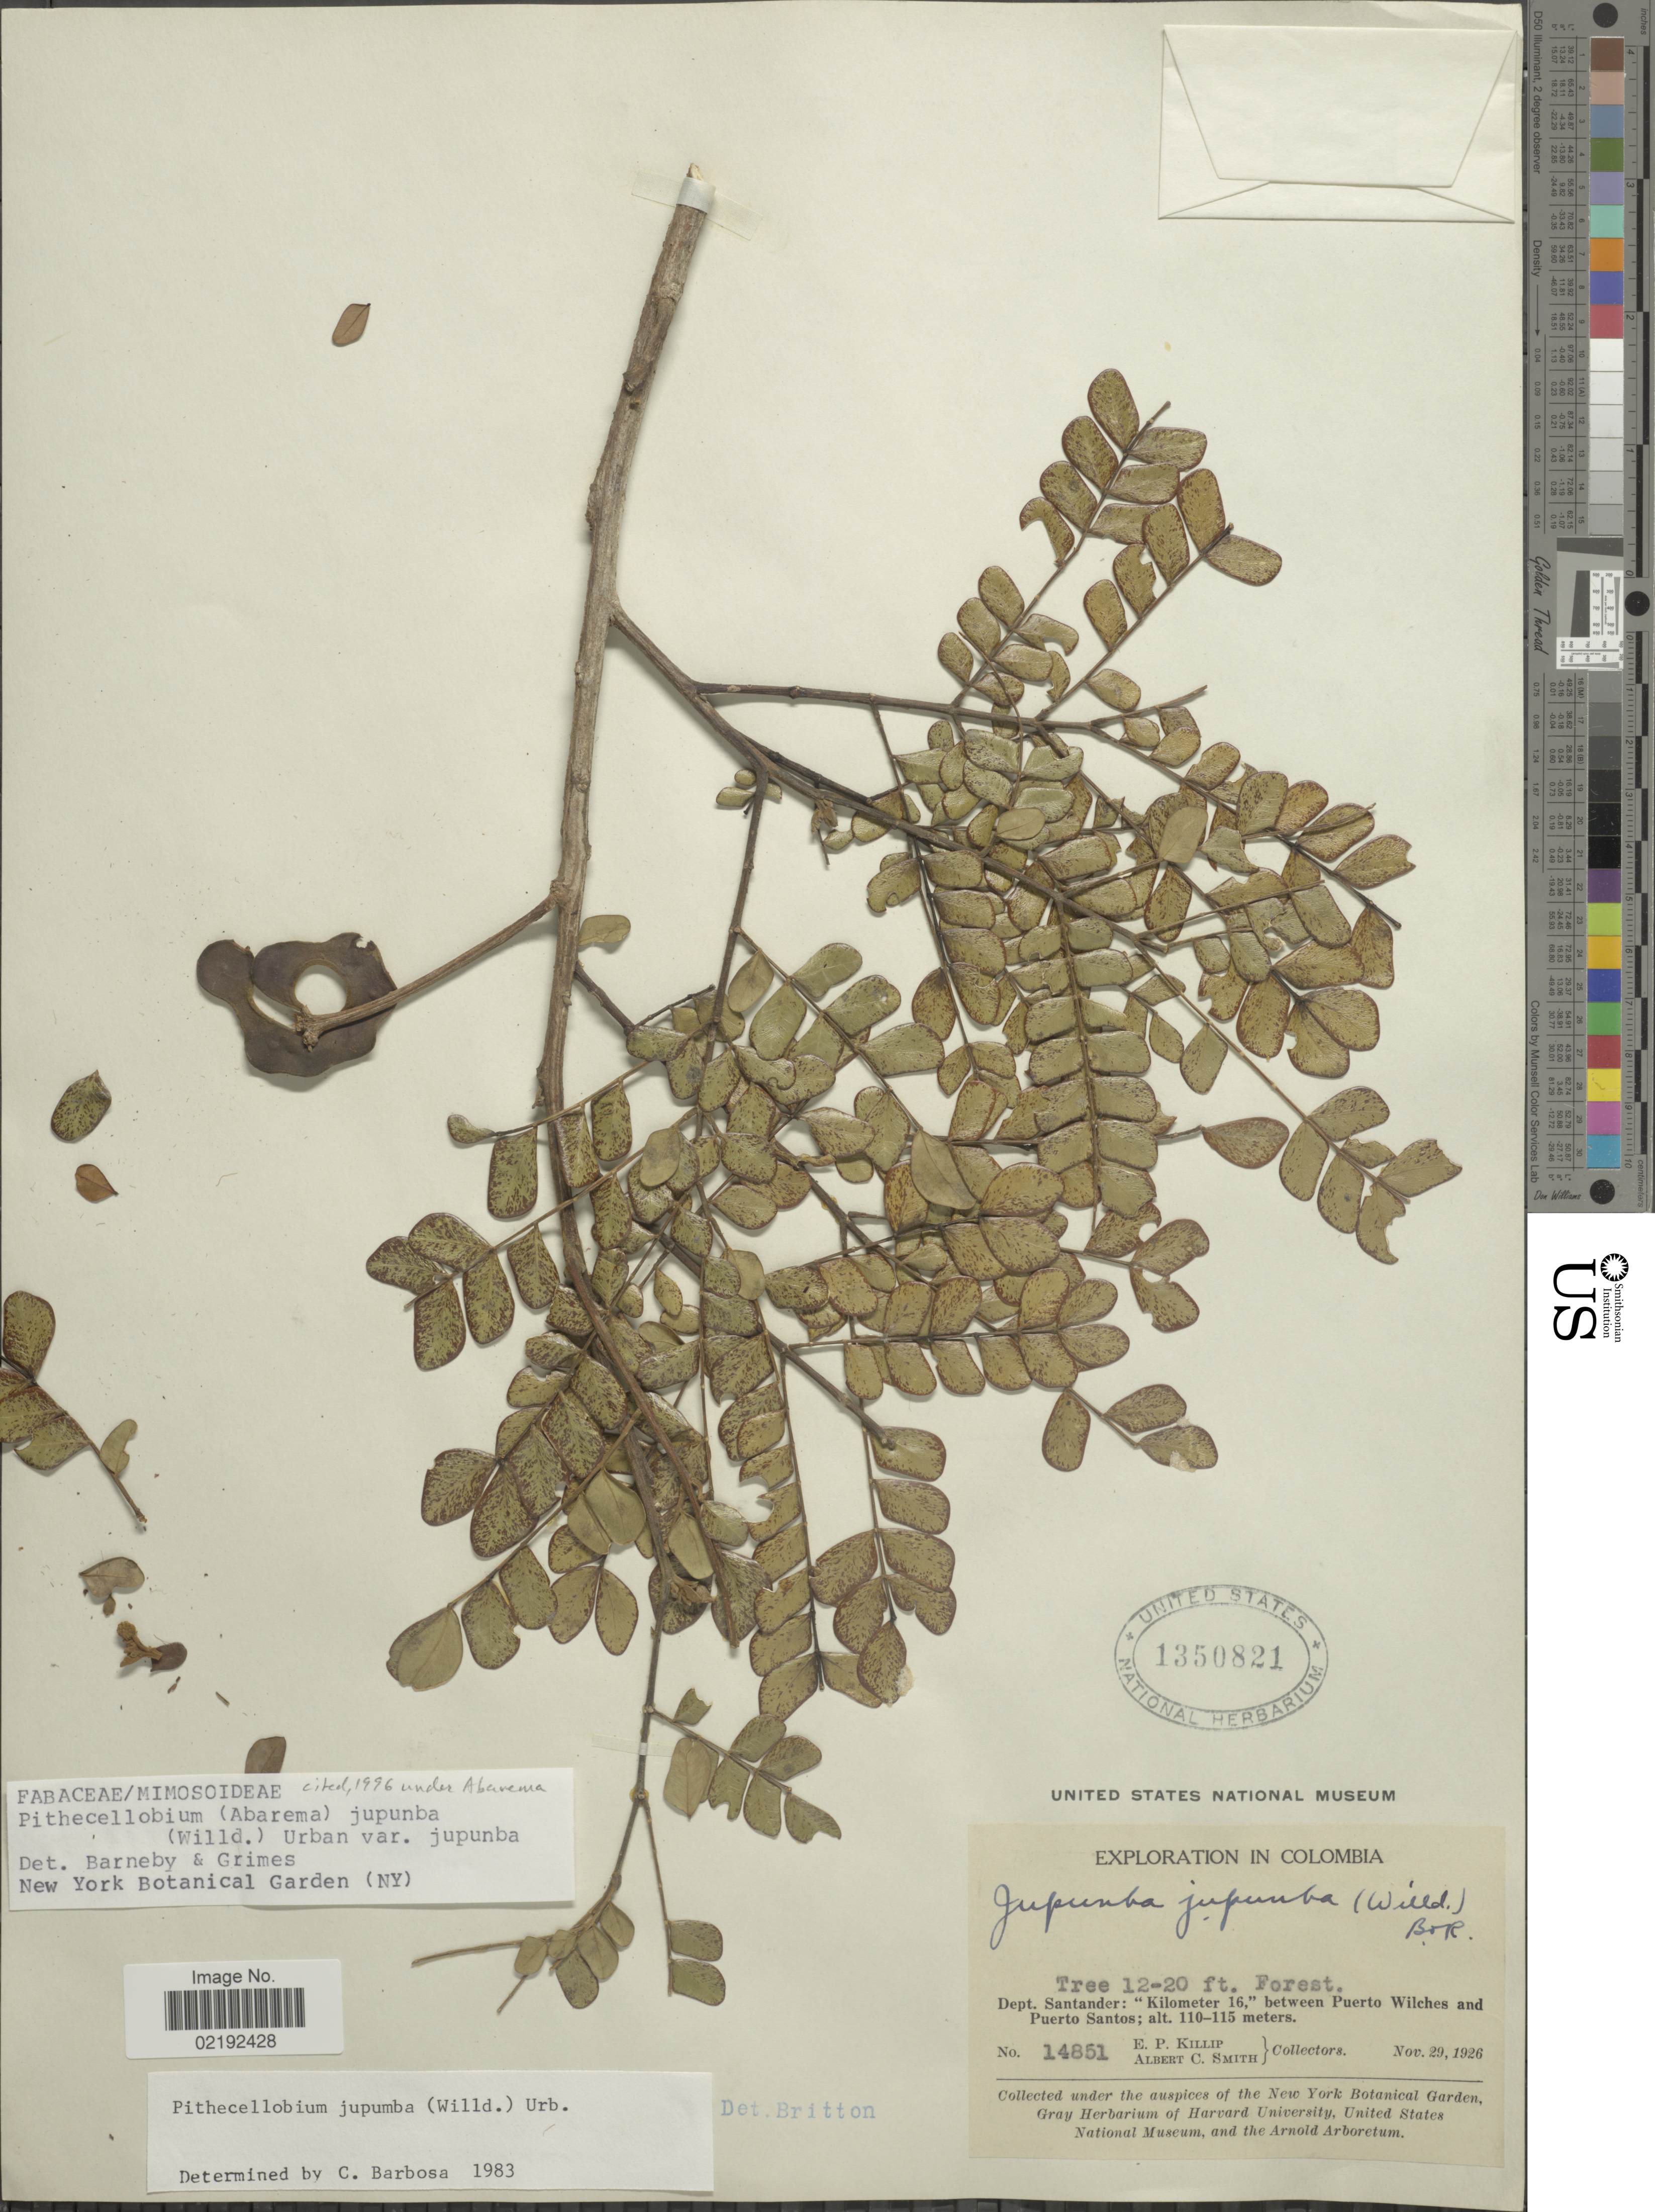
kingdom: Plantae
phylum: Tracheophyta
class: Magnoliopsida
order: Fabales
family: Fabaceae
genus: Abarema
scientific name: Abarema jupunba var. jupunba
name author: (Willd.) Britton & Killip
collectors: E. P. Killip & A. C. Smith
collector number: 14851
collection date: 1926-11-29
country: Colombia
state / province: Santander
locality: Kilometer 16, between Puerto Wilches and Puerto Santos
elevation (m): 110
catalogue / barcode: US 1350821